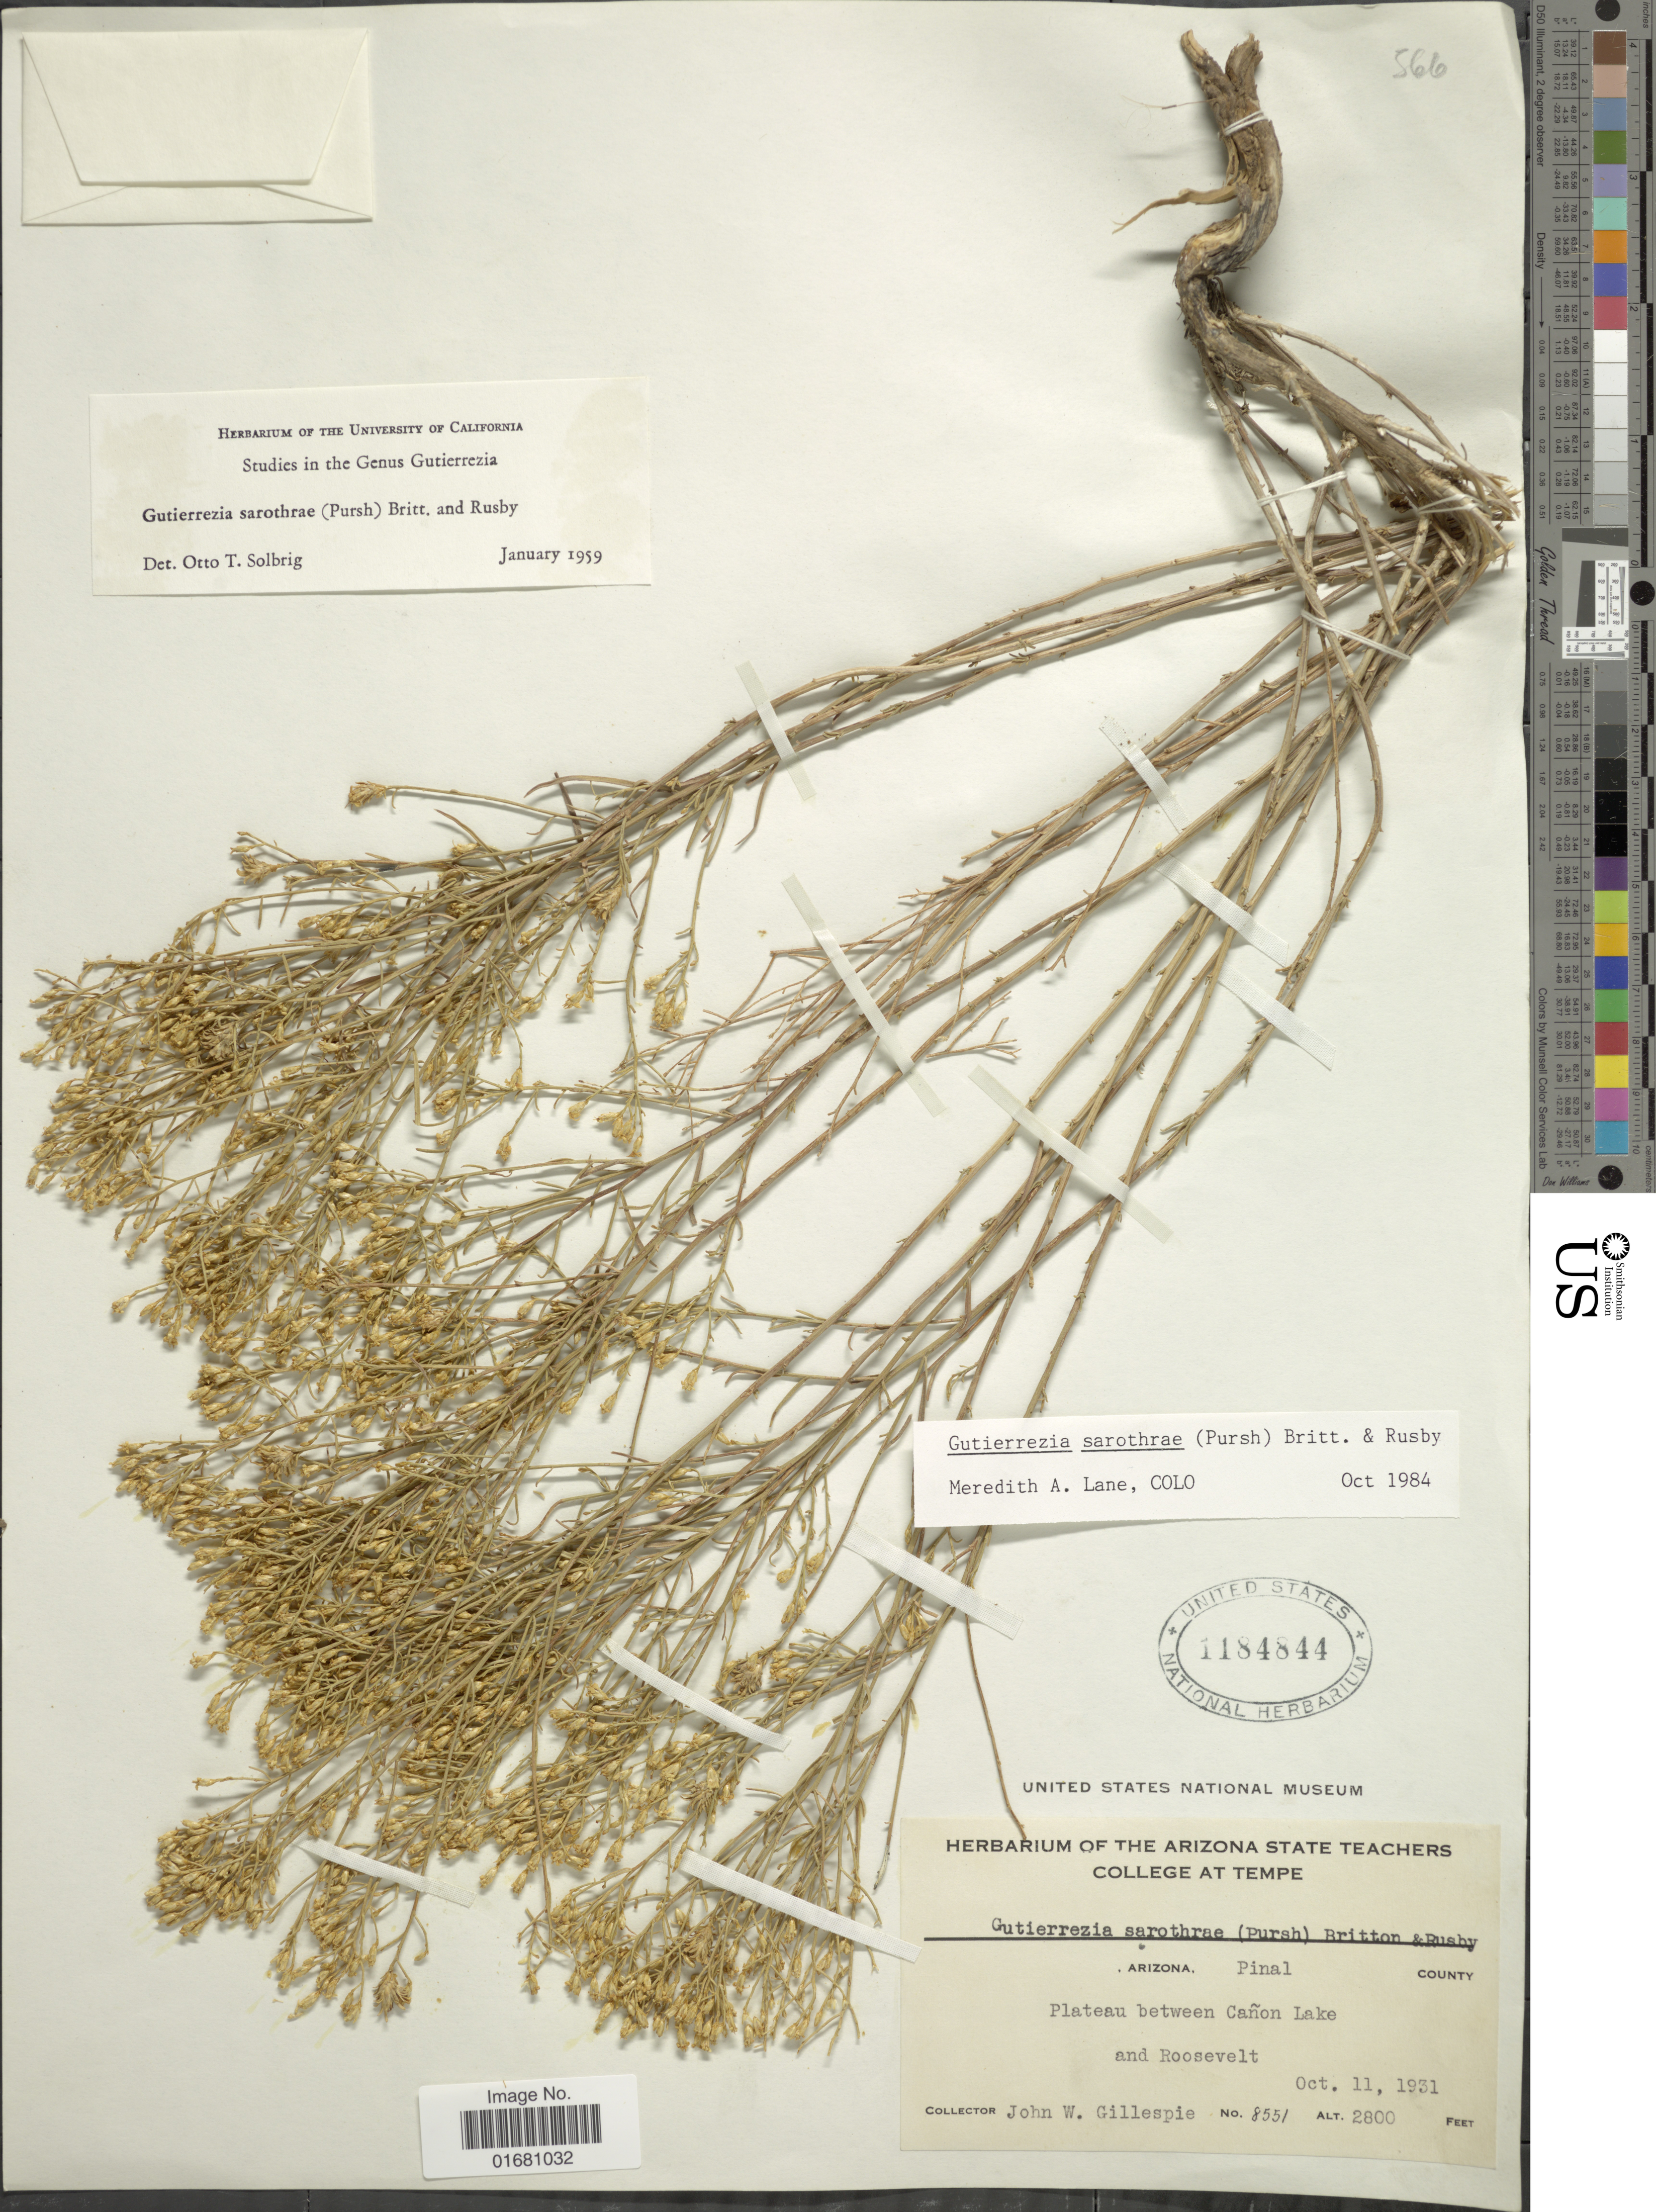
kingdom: Plantae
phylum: Tracheophyta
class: Magnoliopsida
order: Asterales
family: Asteraceae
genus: Gutierrezia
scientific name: Gutierrezia sarothrae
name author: (Pursh) Britton & Rusby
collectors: J. W. Gillespie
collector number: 8551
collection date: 1931-10-11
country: United States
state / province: Arizona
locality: Pinal County, Plateau between Cañon Lake and Roosevelt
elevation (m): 853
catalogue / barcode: US 1184844